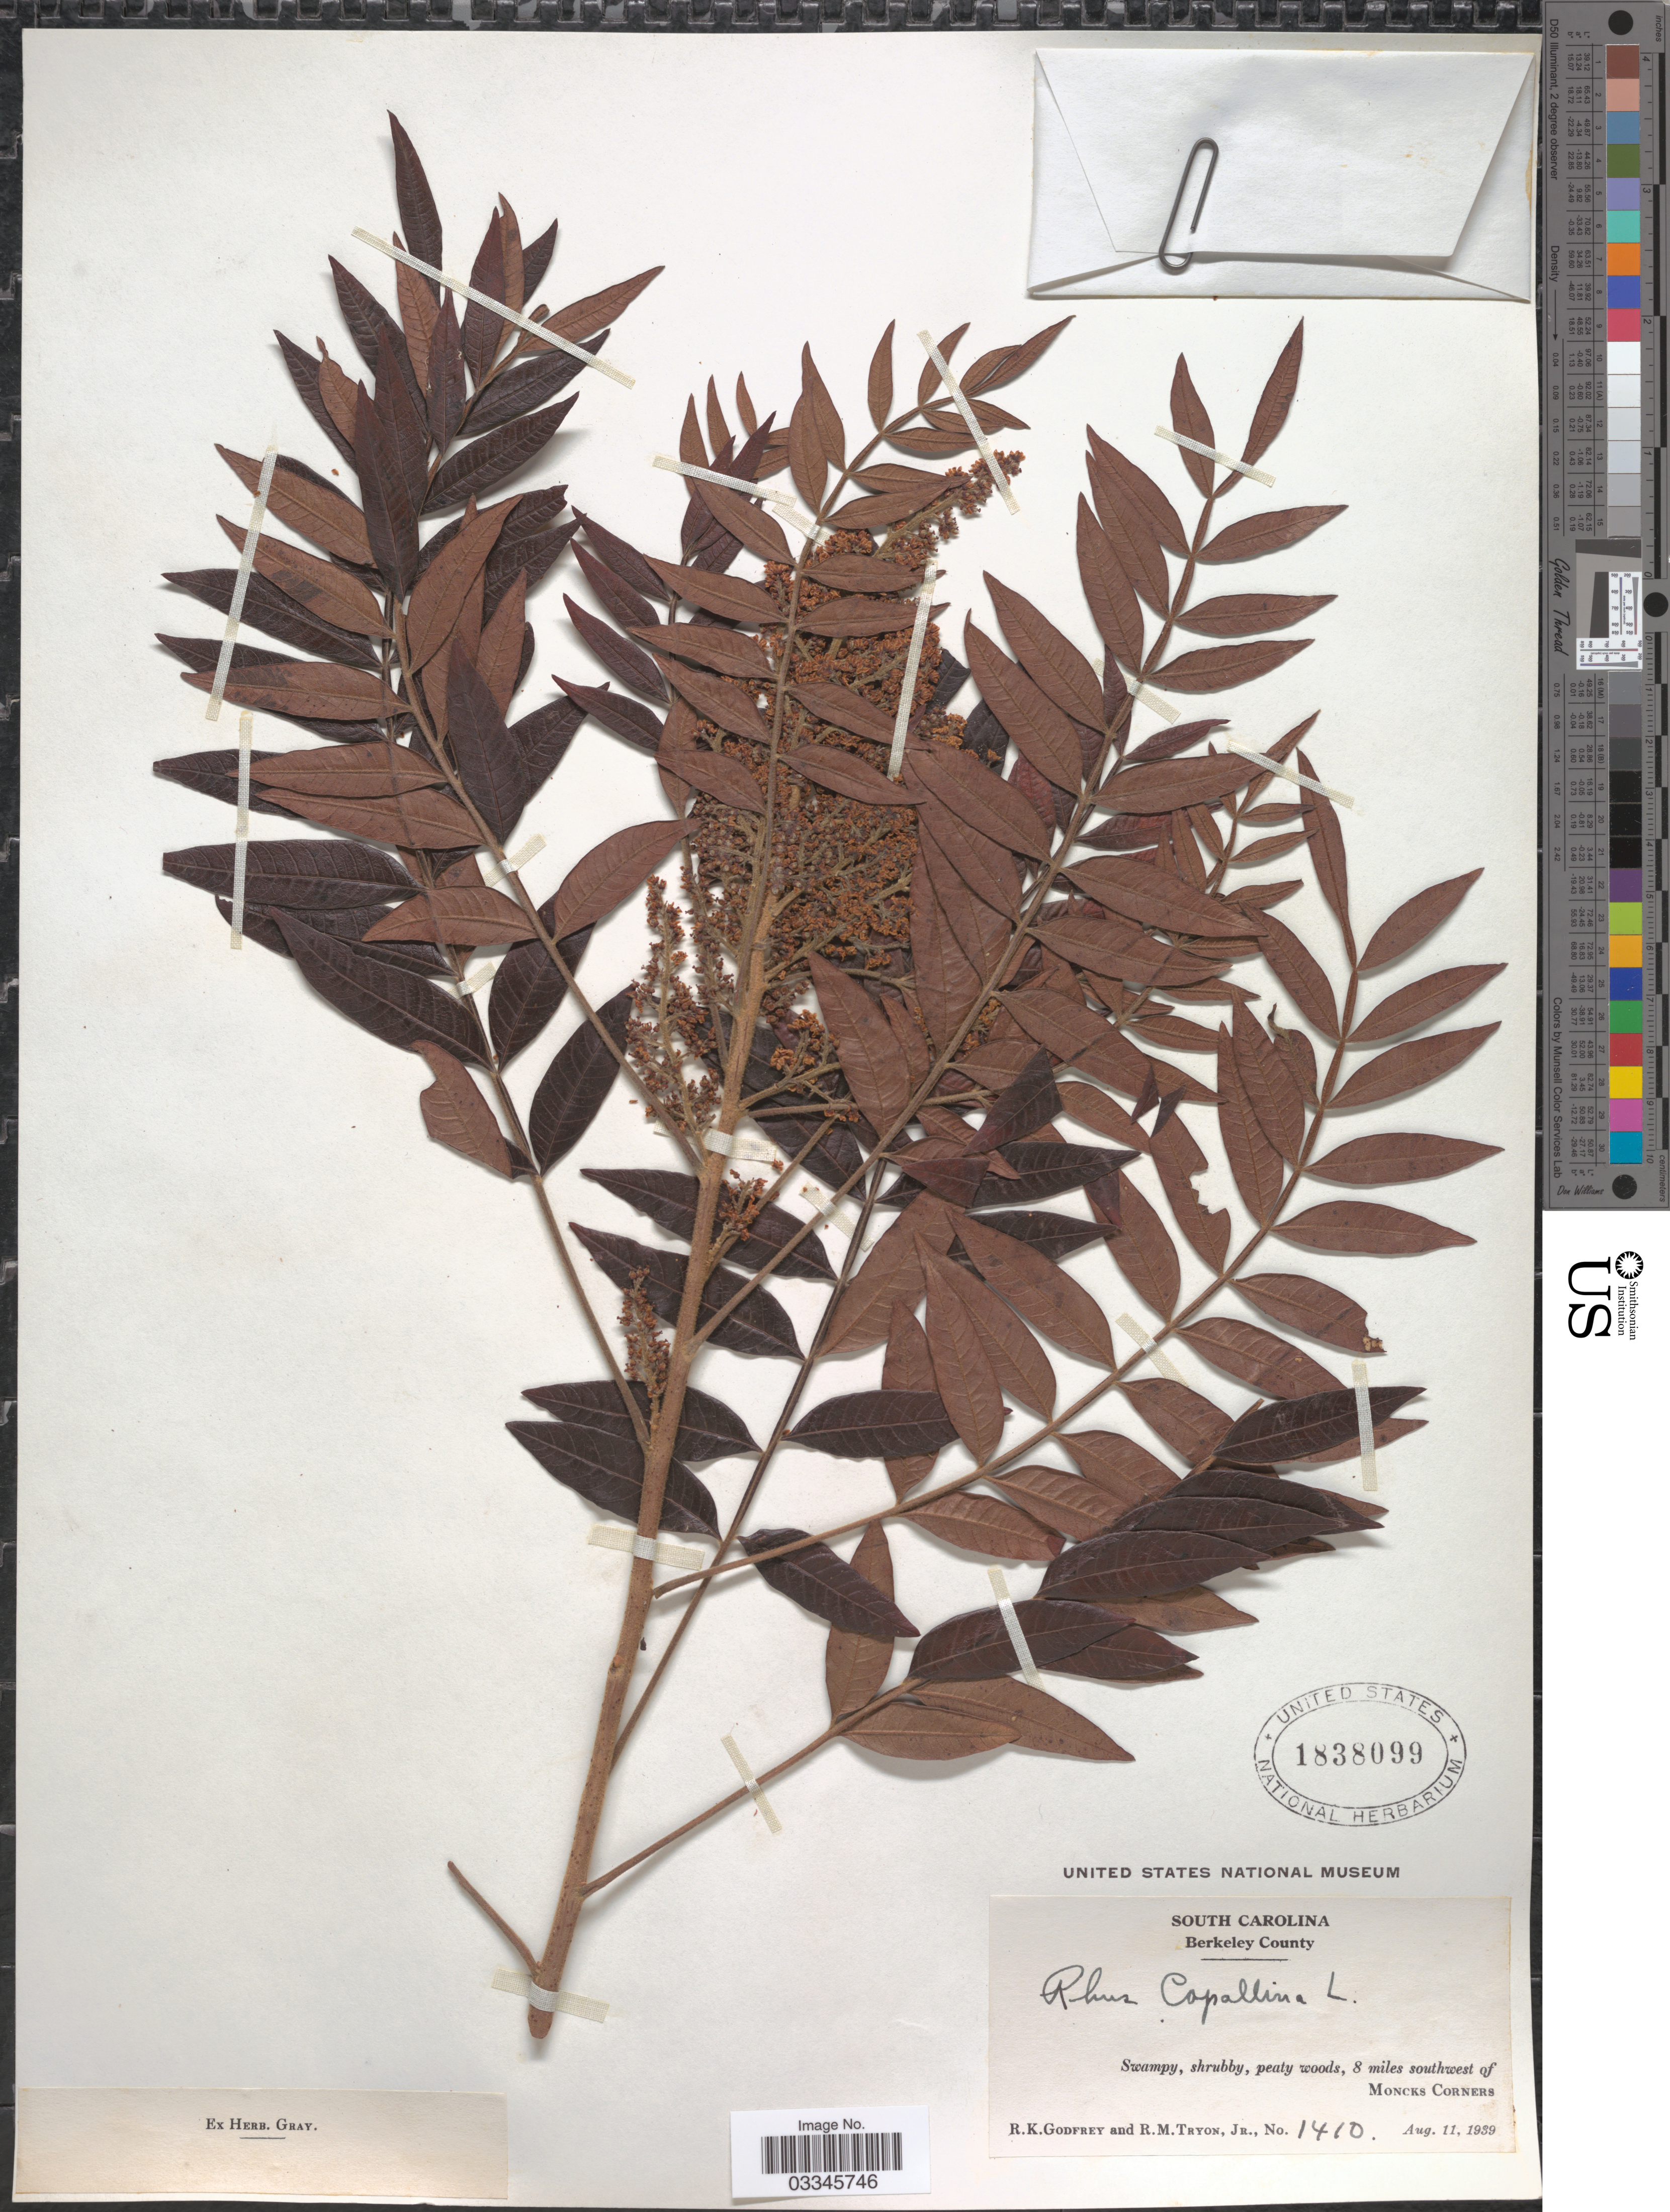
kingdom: Plantae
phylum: Tracheophyta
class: Magnoliopsida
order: Sapindales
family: Anacardiaceae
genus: Rhus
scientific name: Rhus copallinum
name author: L.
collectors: R. K. Godfrey & R. Tryon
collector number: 1410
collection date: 1939-08-11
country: United States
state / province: South Carolina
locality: Berkeley County. Swampy, shrubby, peaty woods, 8 miles southwest of Moncks Corners.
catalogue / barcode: US 1838099